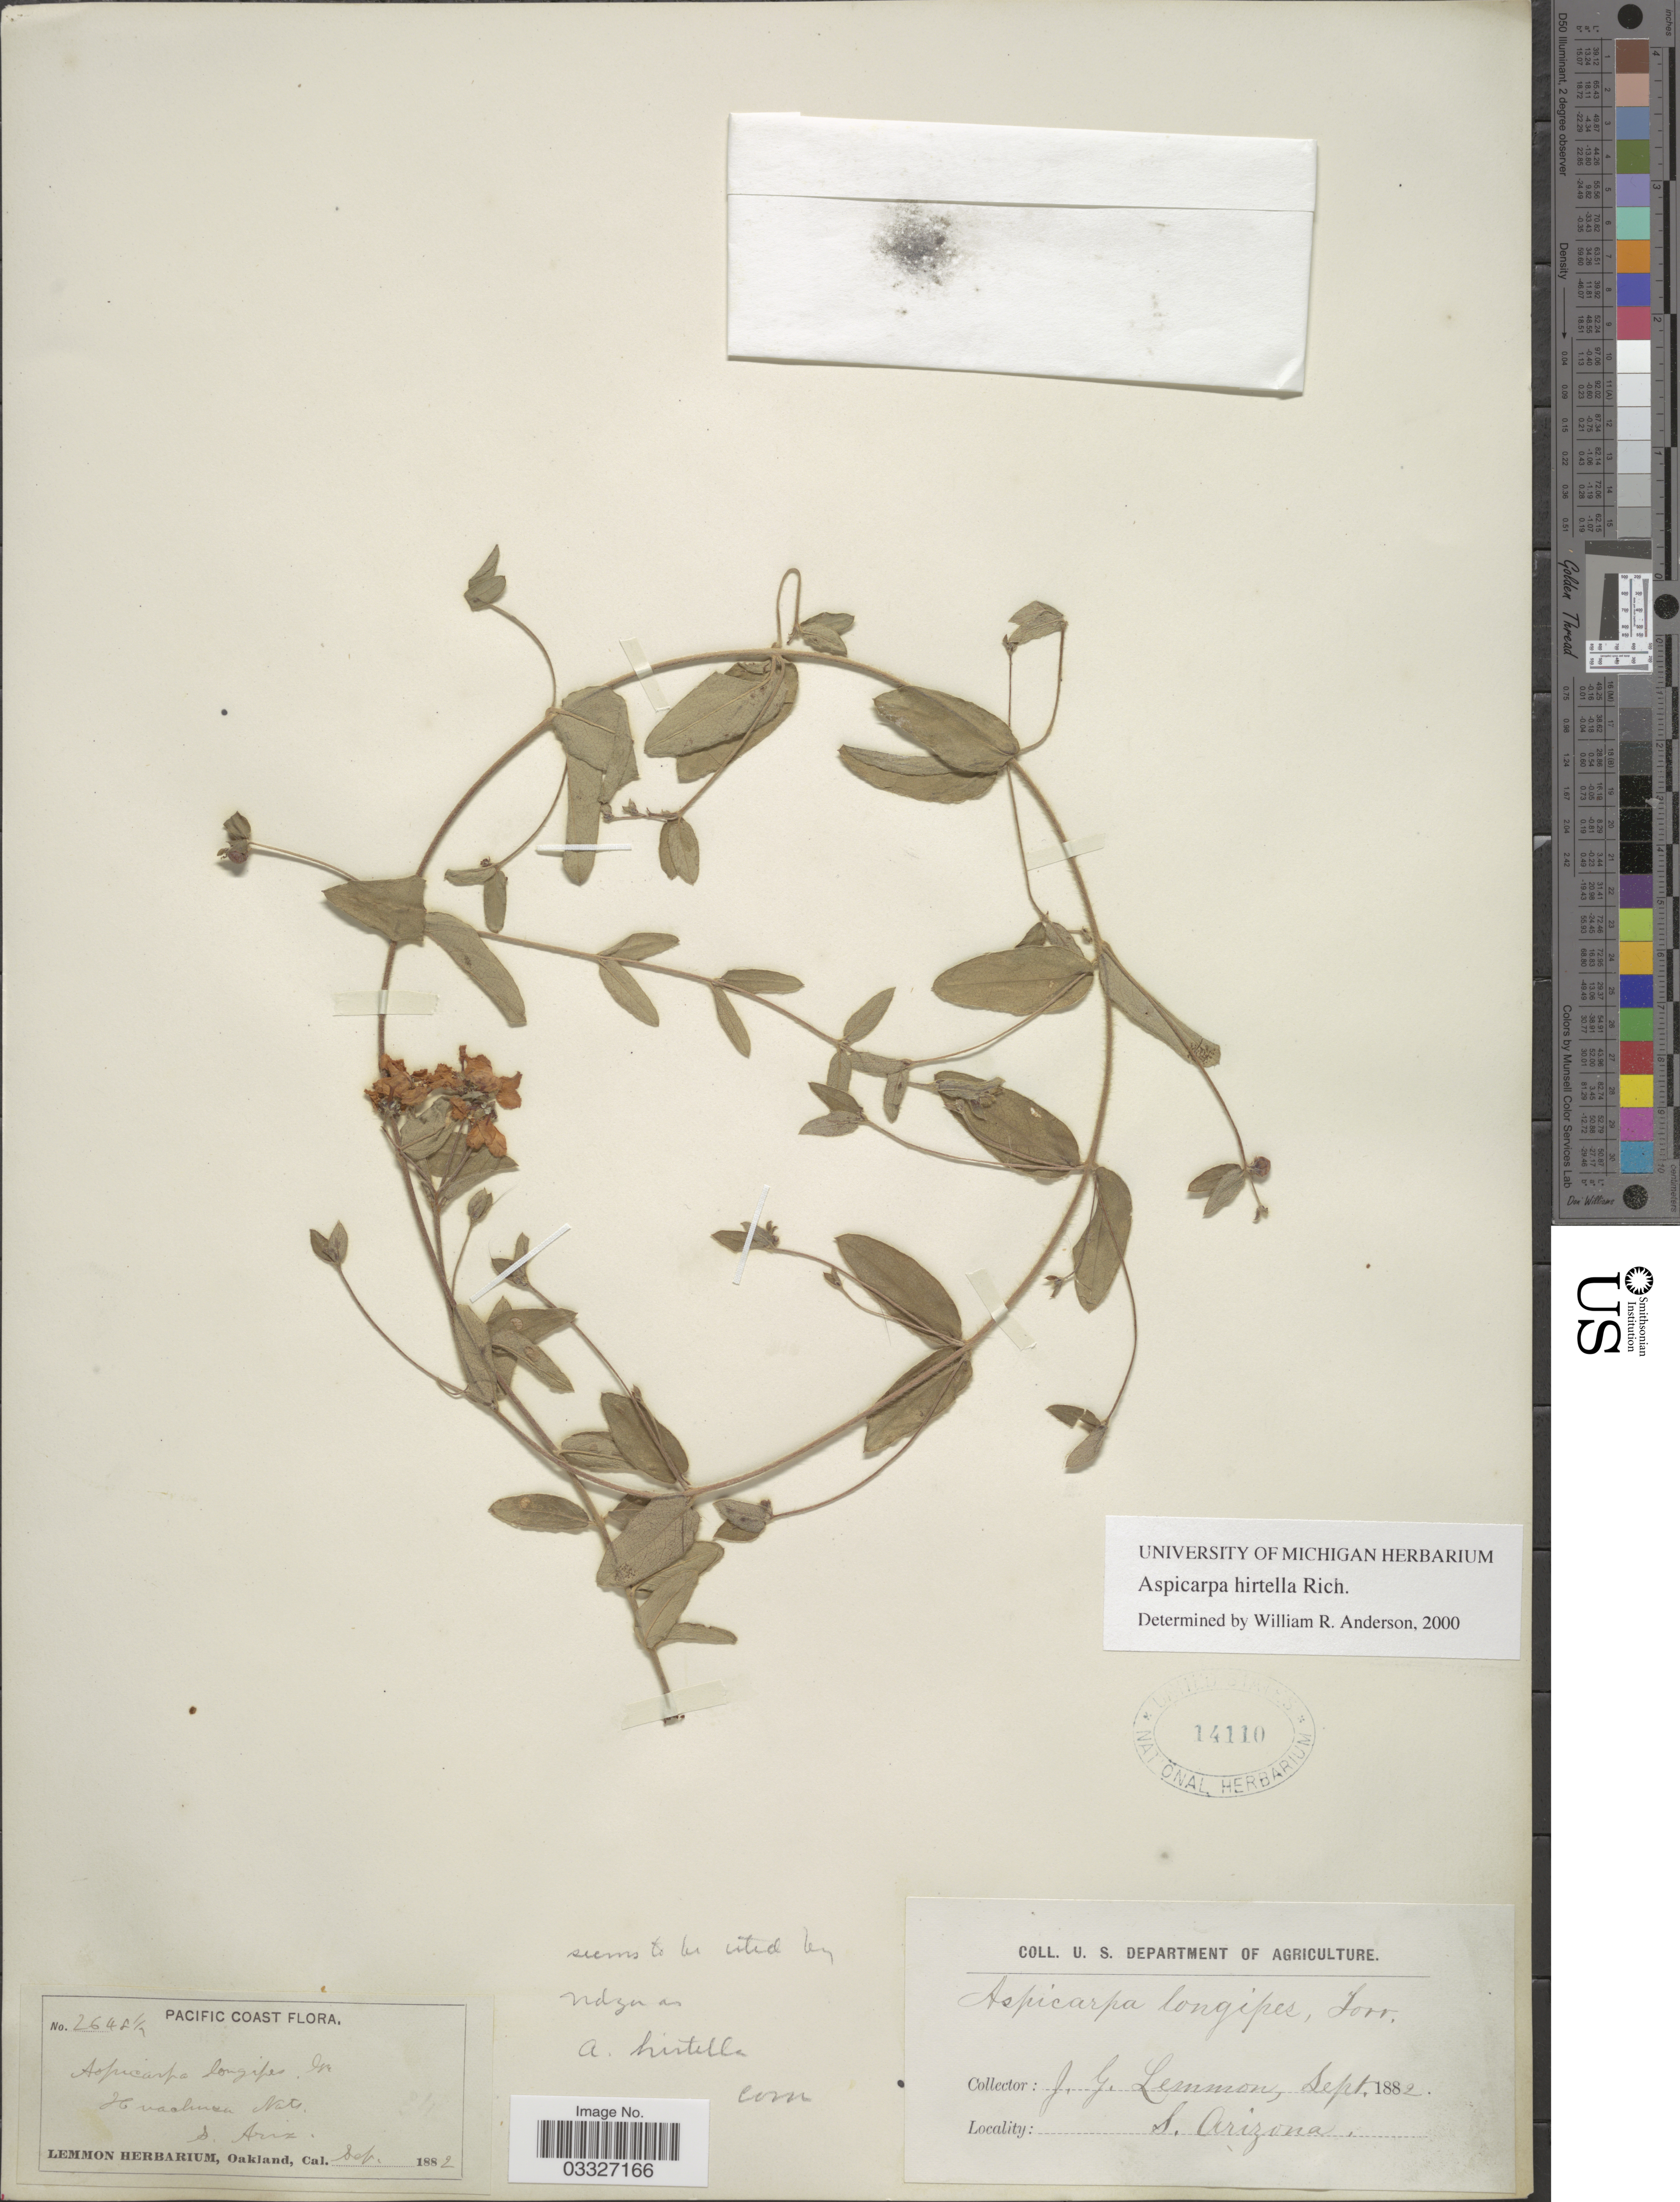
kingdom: Plantae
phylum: Tracheophyta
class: Magnoliopsida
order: Malpighiales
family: Malpighiaceae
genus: Aspicarpa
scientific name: Aspicarpa hirtella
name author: Rich.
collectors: J. Lemmon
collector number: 2648½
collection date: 1882-09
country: United States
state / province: Arizona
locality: Pacific Coast. Huachuca Mts. S. Arizona.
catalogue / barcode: US 14110